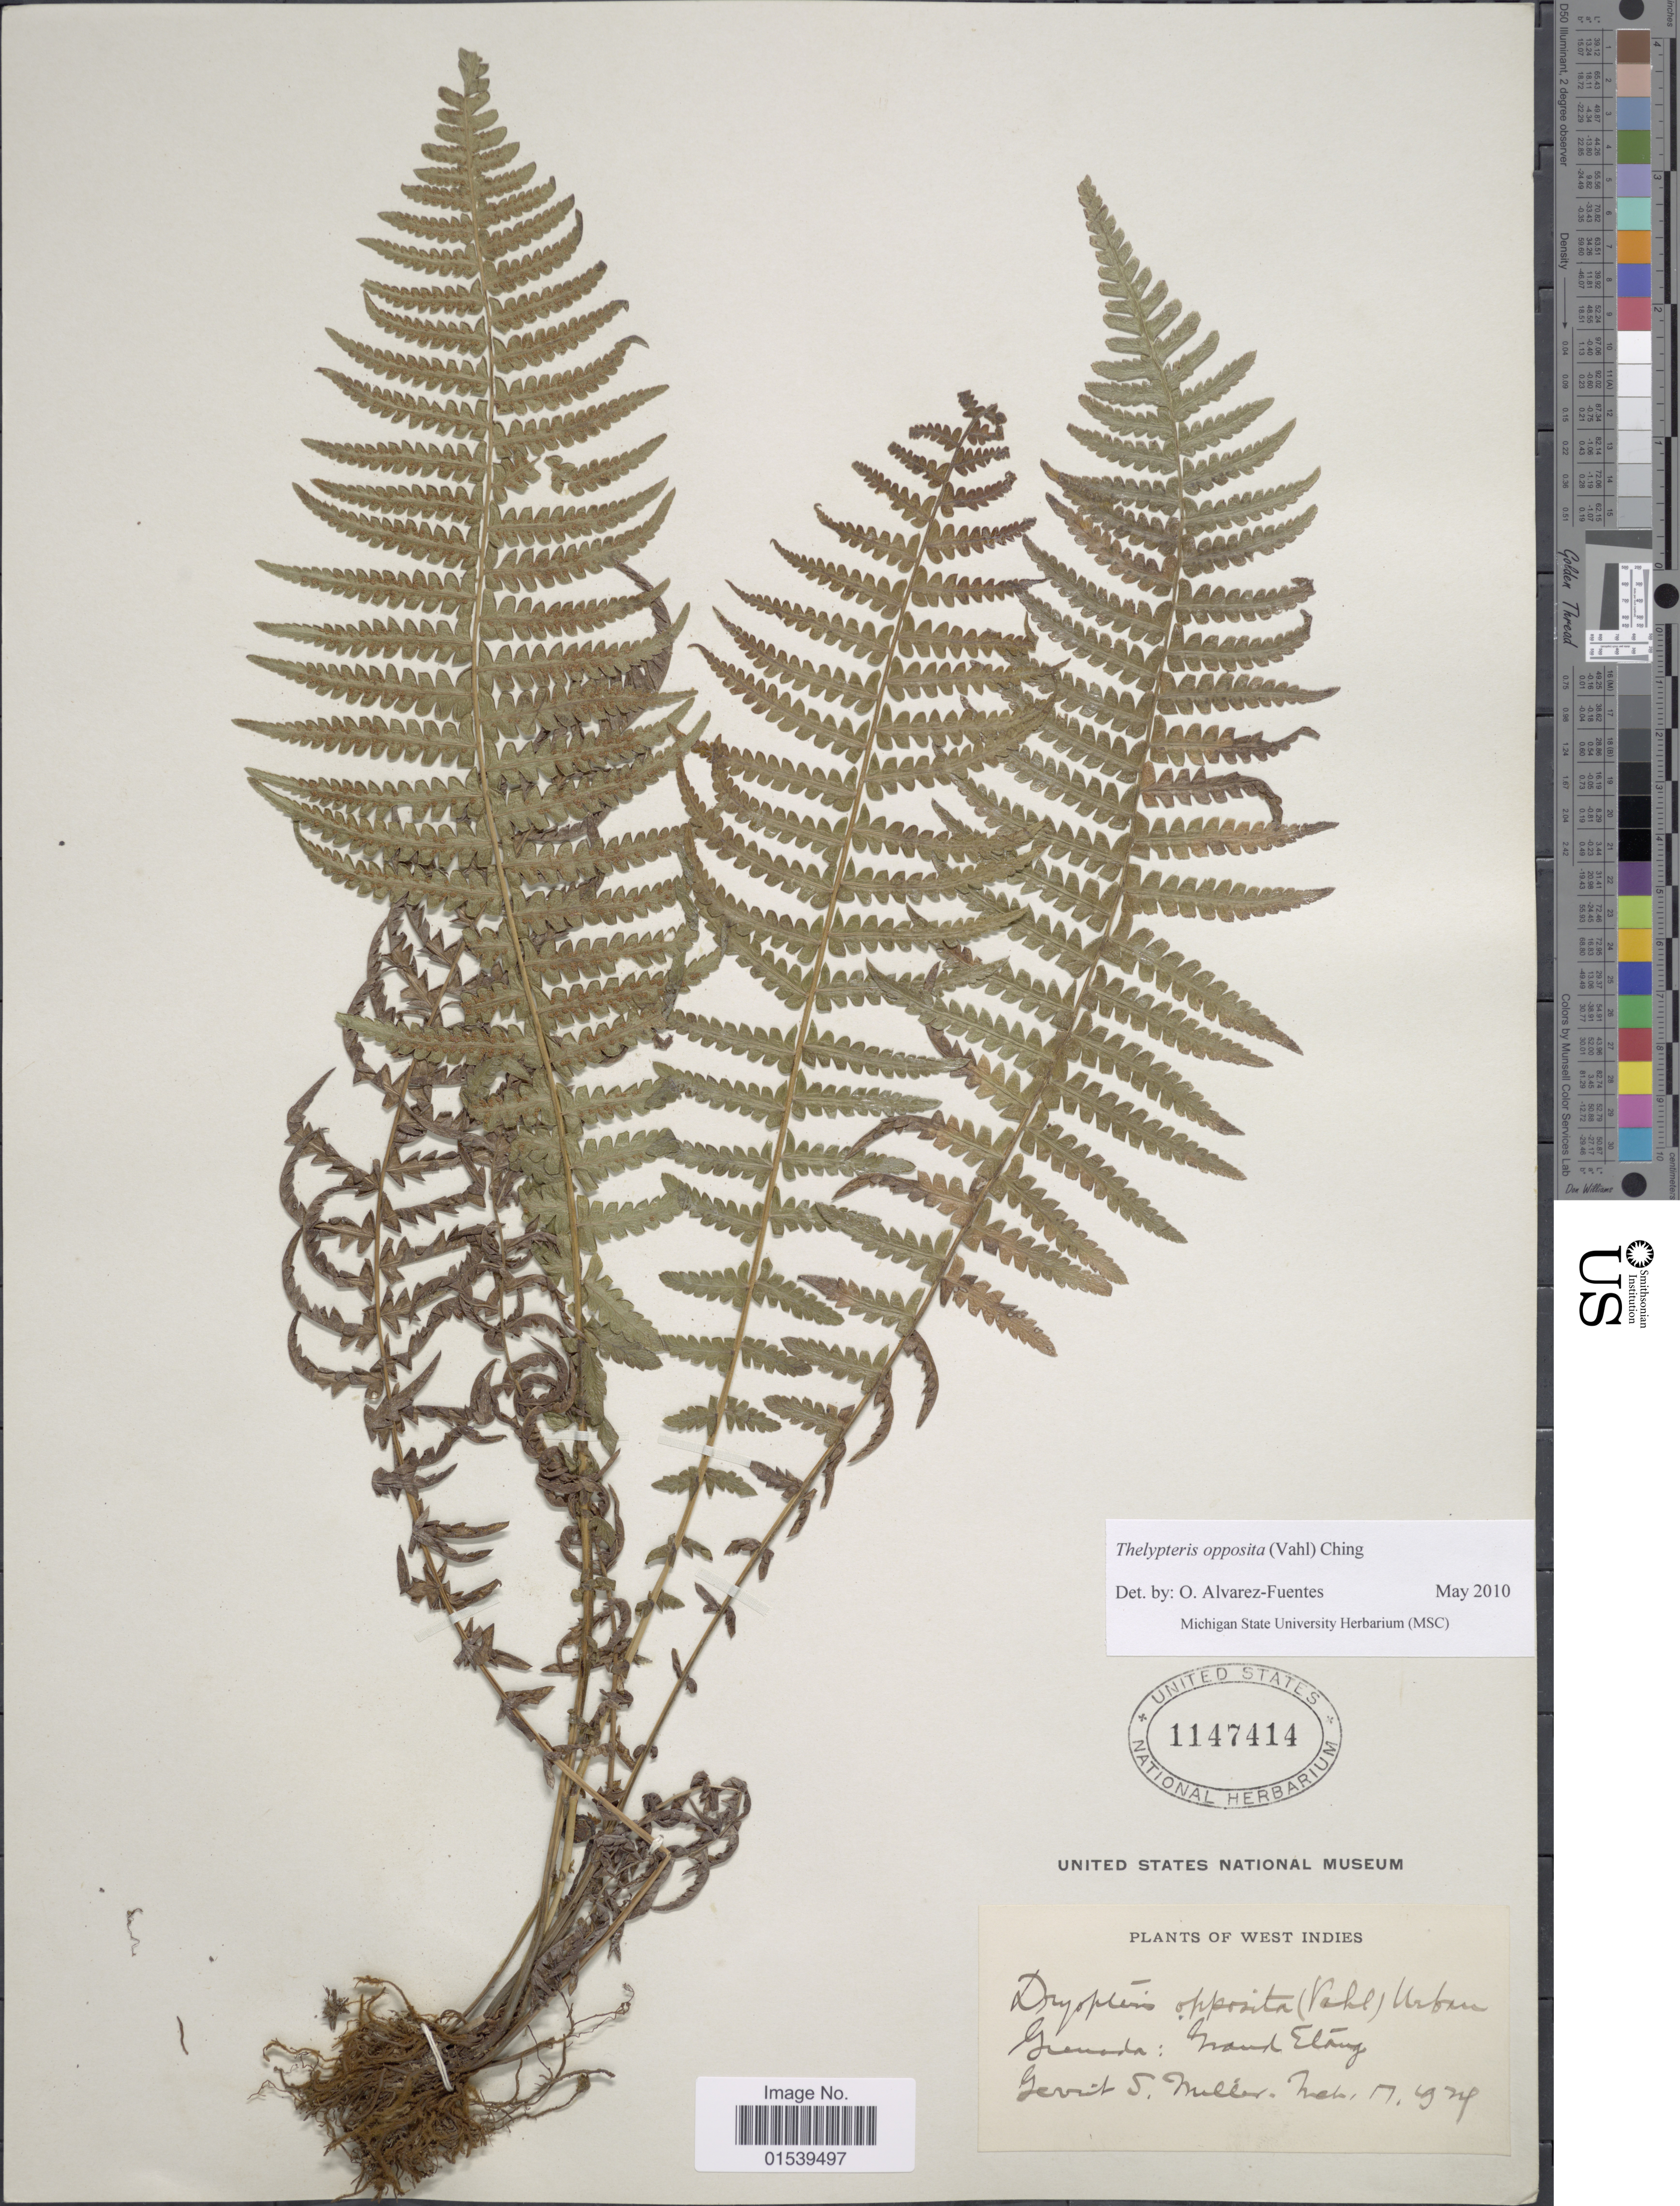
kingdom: Plantae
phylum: Tracheophyta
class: Polypodiopsida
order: Polypodiales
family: Thelypteridaceae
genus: Amauropelta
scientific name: Amauropelta opposita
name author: (Vahl) Pic. Serm.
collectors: G. S. Miller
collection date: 1927-03-17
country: Grenada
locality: West Indies, Grenada; Grand Etang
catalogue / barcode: US 1147414